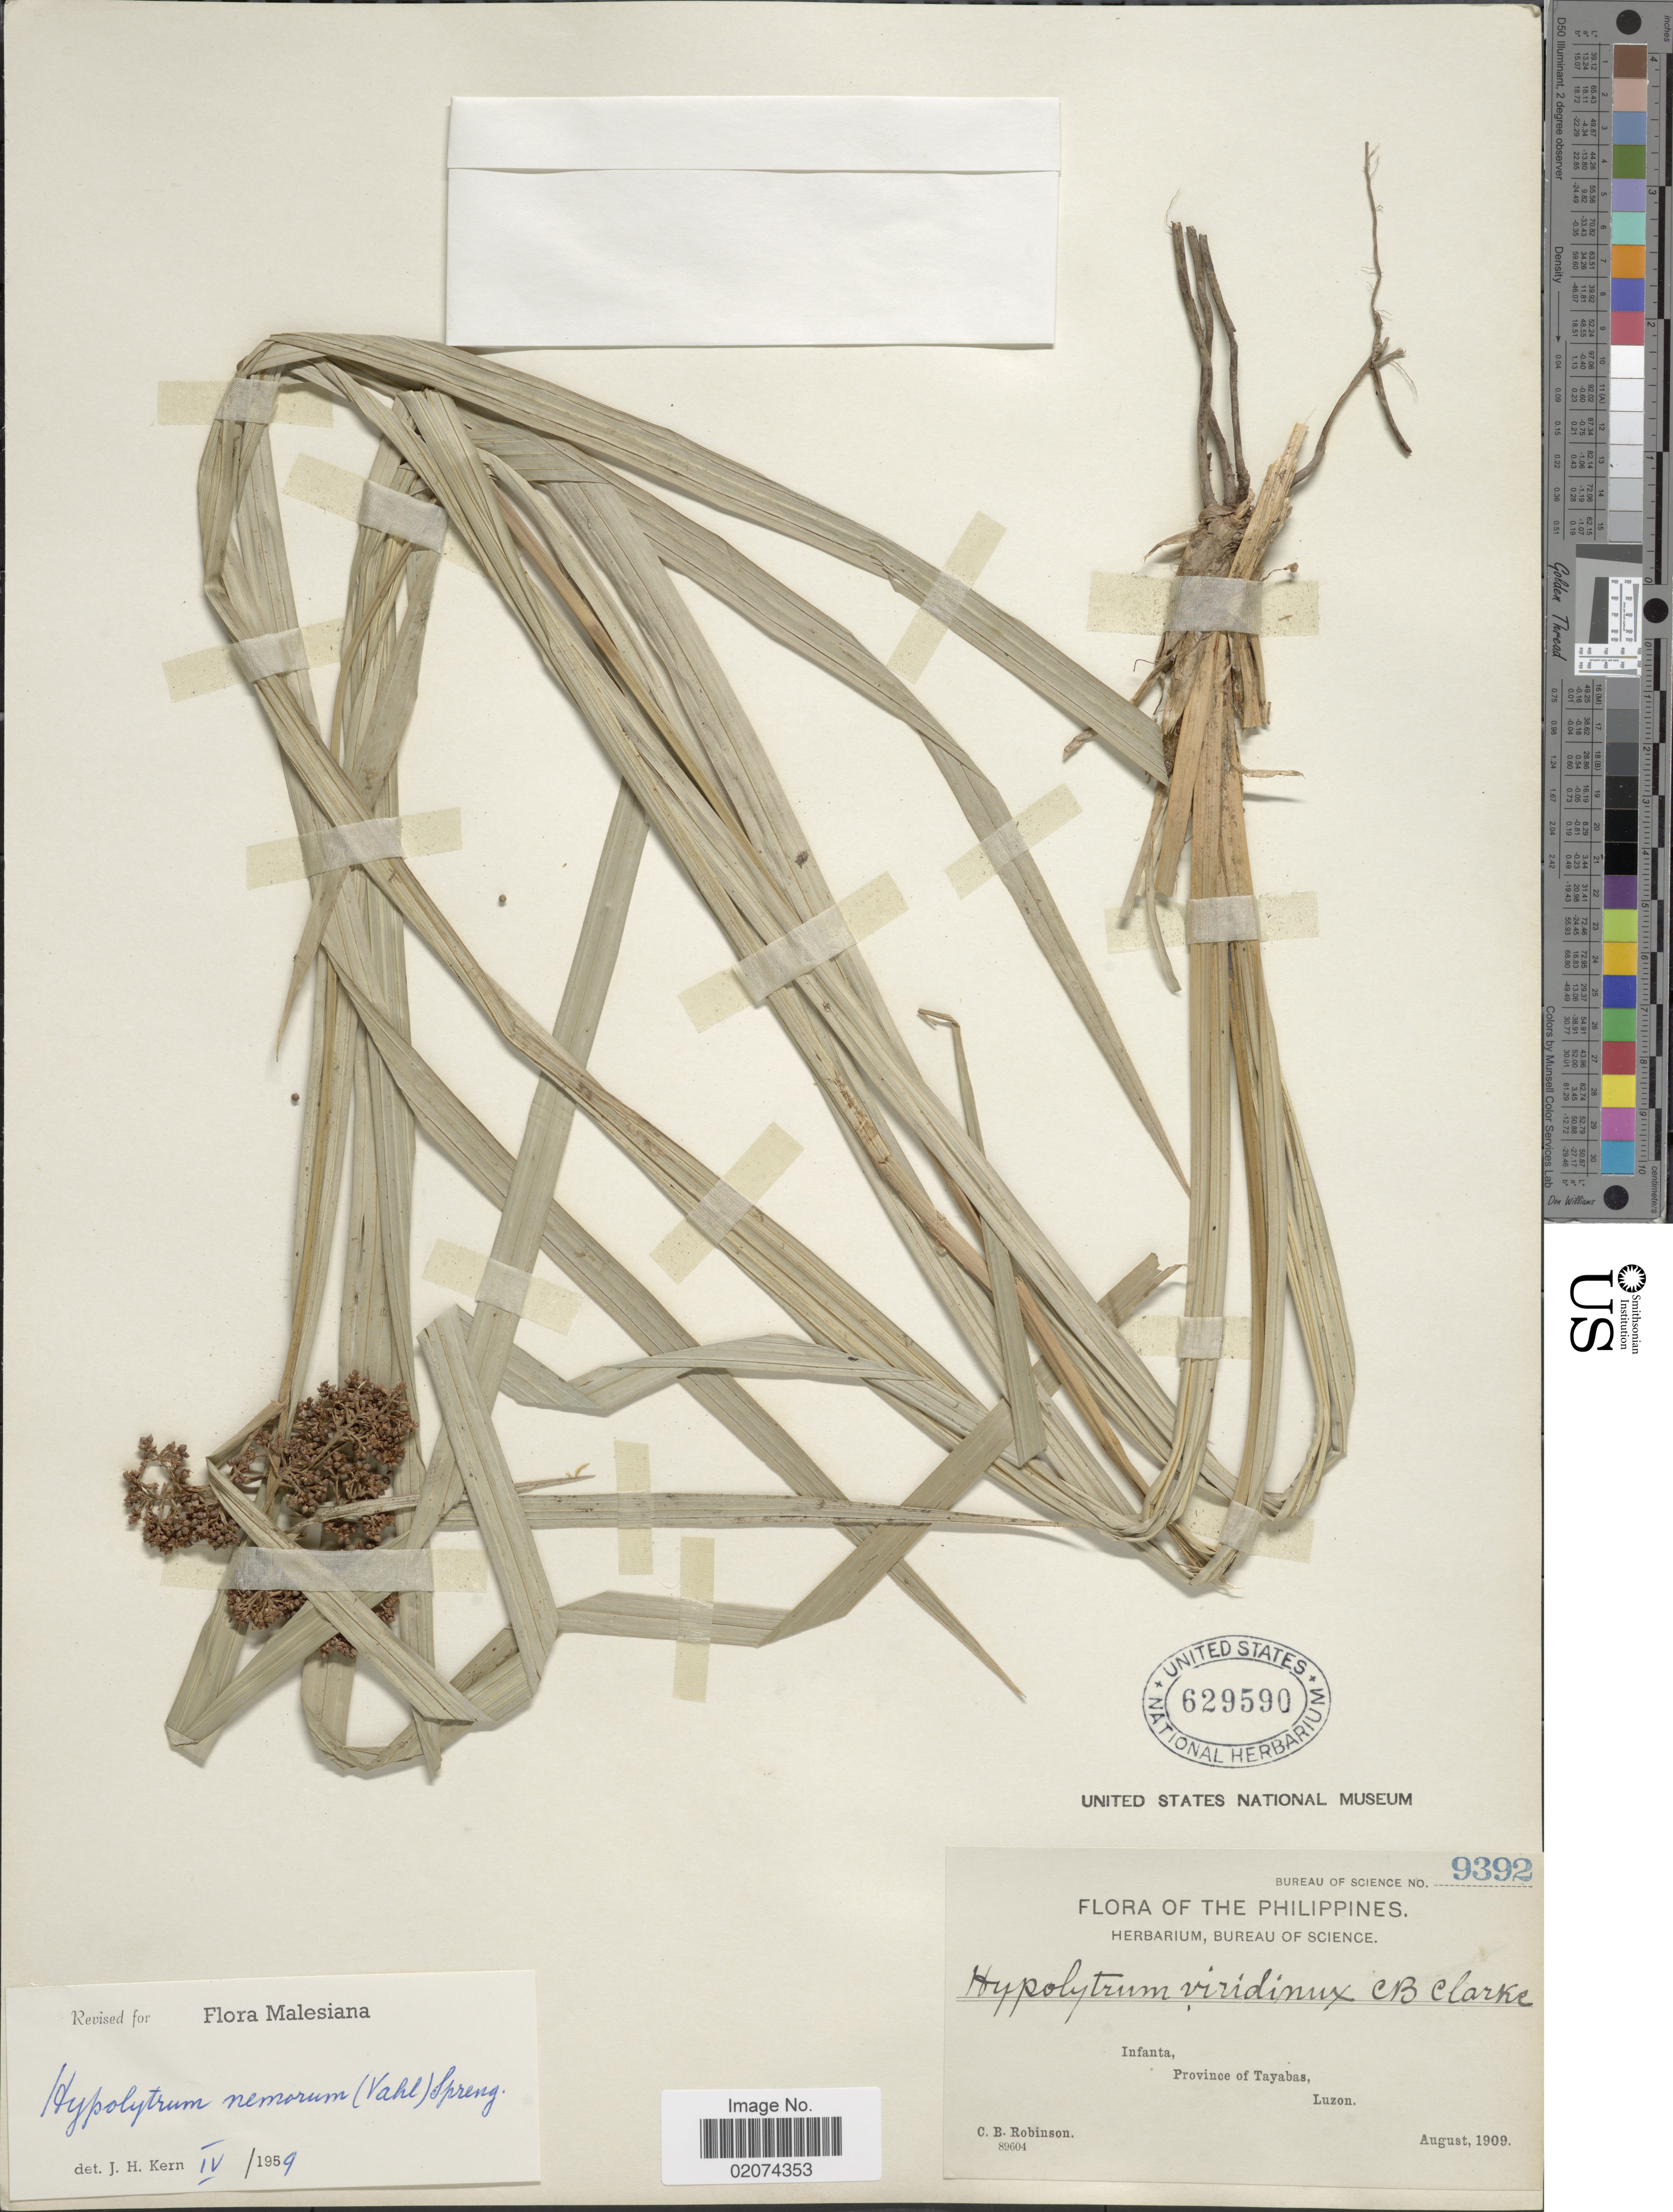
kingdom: Plantae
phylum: Tracheophyta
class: Liliopsida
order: Poales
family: Cyperaceae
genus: Hypolytrum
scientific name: Hypolytrum nemorum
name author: (Vahl) Spreng.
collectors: C. Robinson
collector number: Bureau of Science9392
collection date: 1909-08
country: Philippines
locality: Infanta, Province of Tayabas, Luzon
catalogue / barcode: US 629590